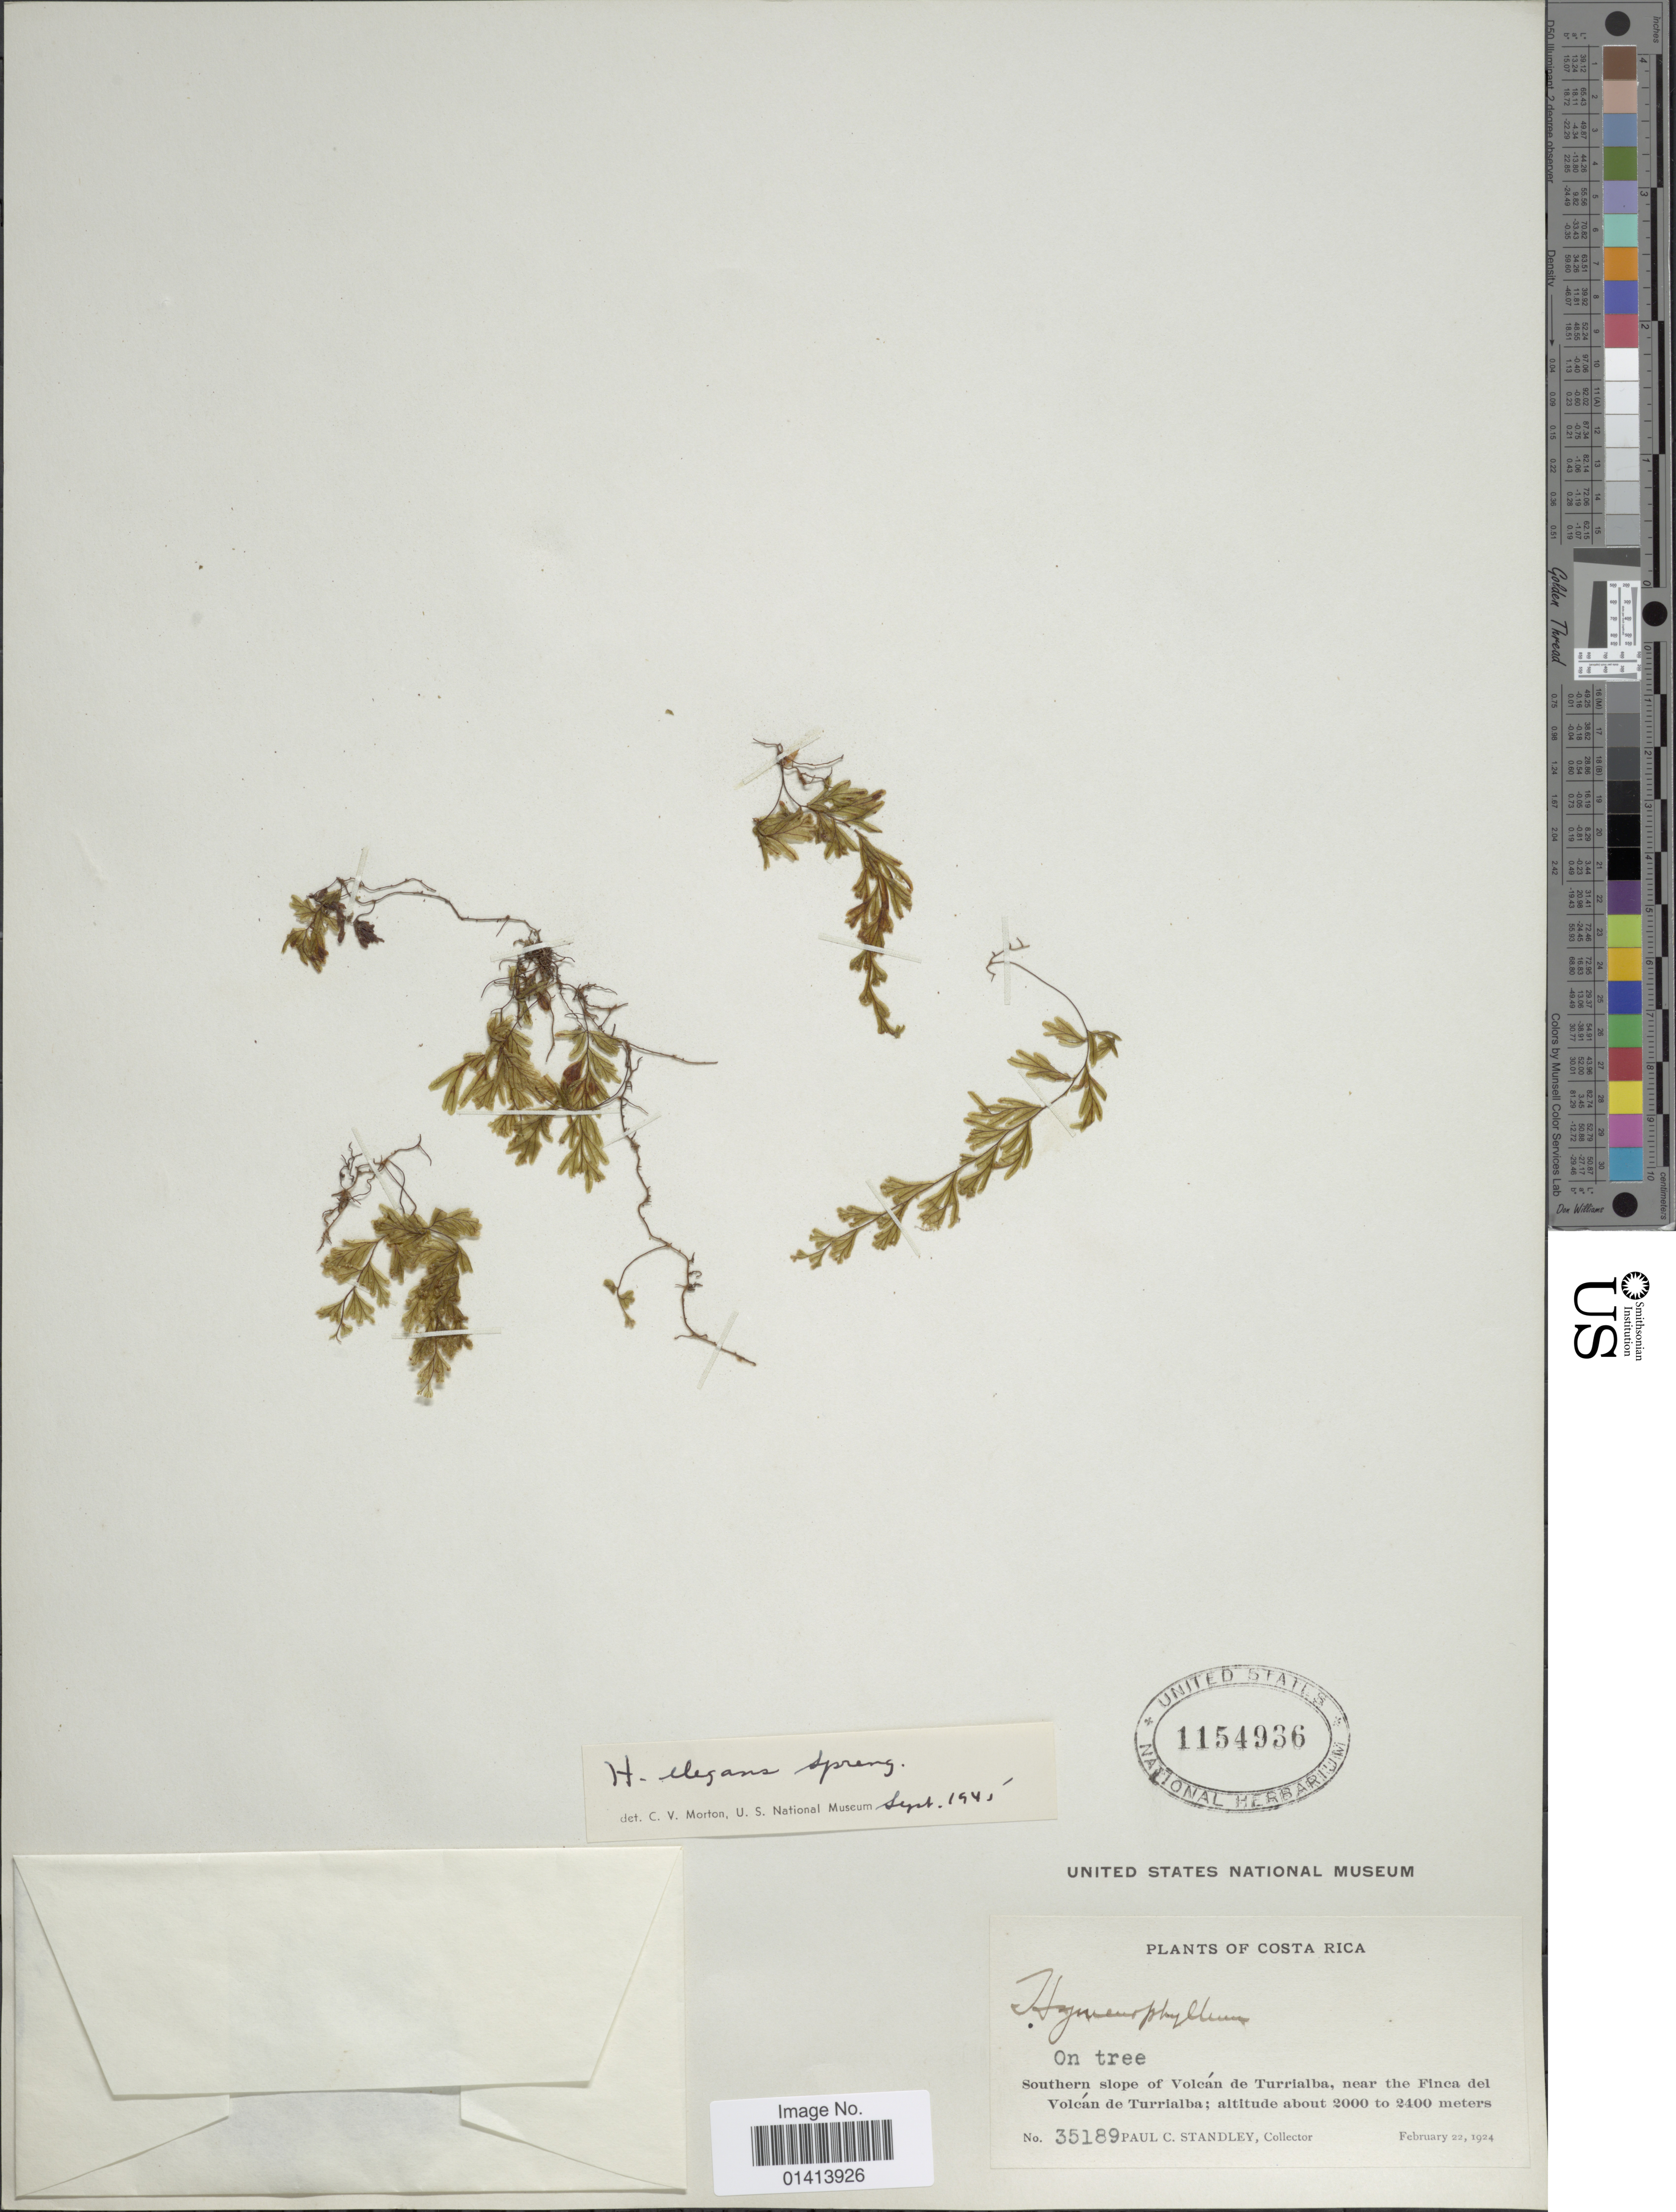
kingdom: Plantae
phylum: Tracheophyta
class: Polypodiopsida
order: Hymenophyllales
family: Hymenophyllaceae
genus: Hymenophyllum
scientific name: Hymenophyllum elegans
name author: Spreng.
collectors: P. C. Standley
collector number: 35189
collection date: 1924-02-22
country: Costa Rica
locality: Southern slope of Volcan de Turrialba, near the Finca del Volcan de Turrialba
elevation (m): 2000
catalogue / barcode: US 1154936